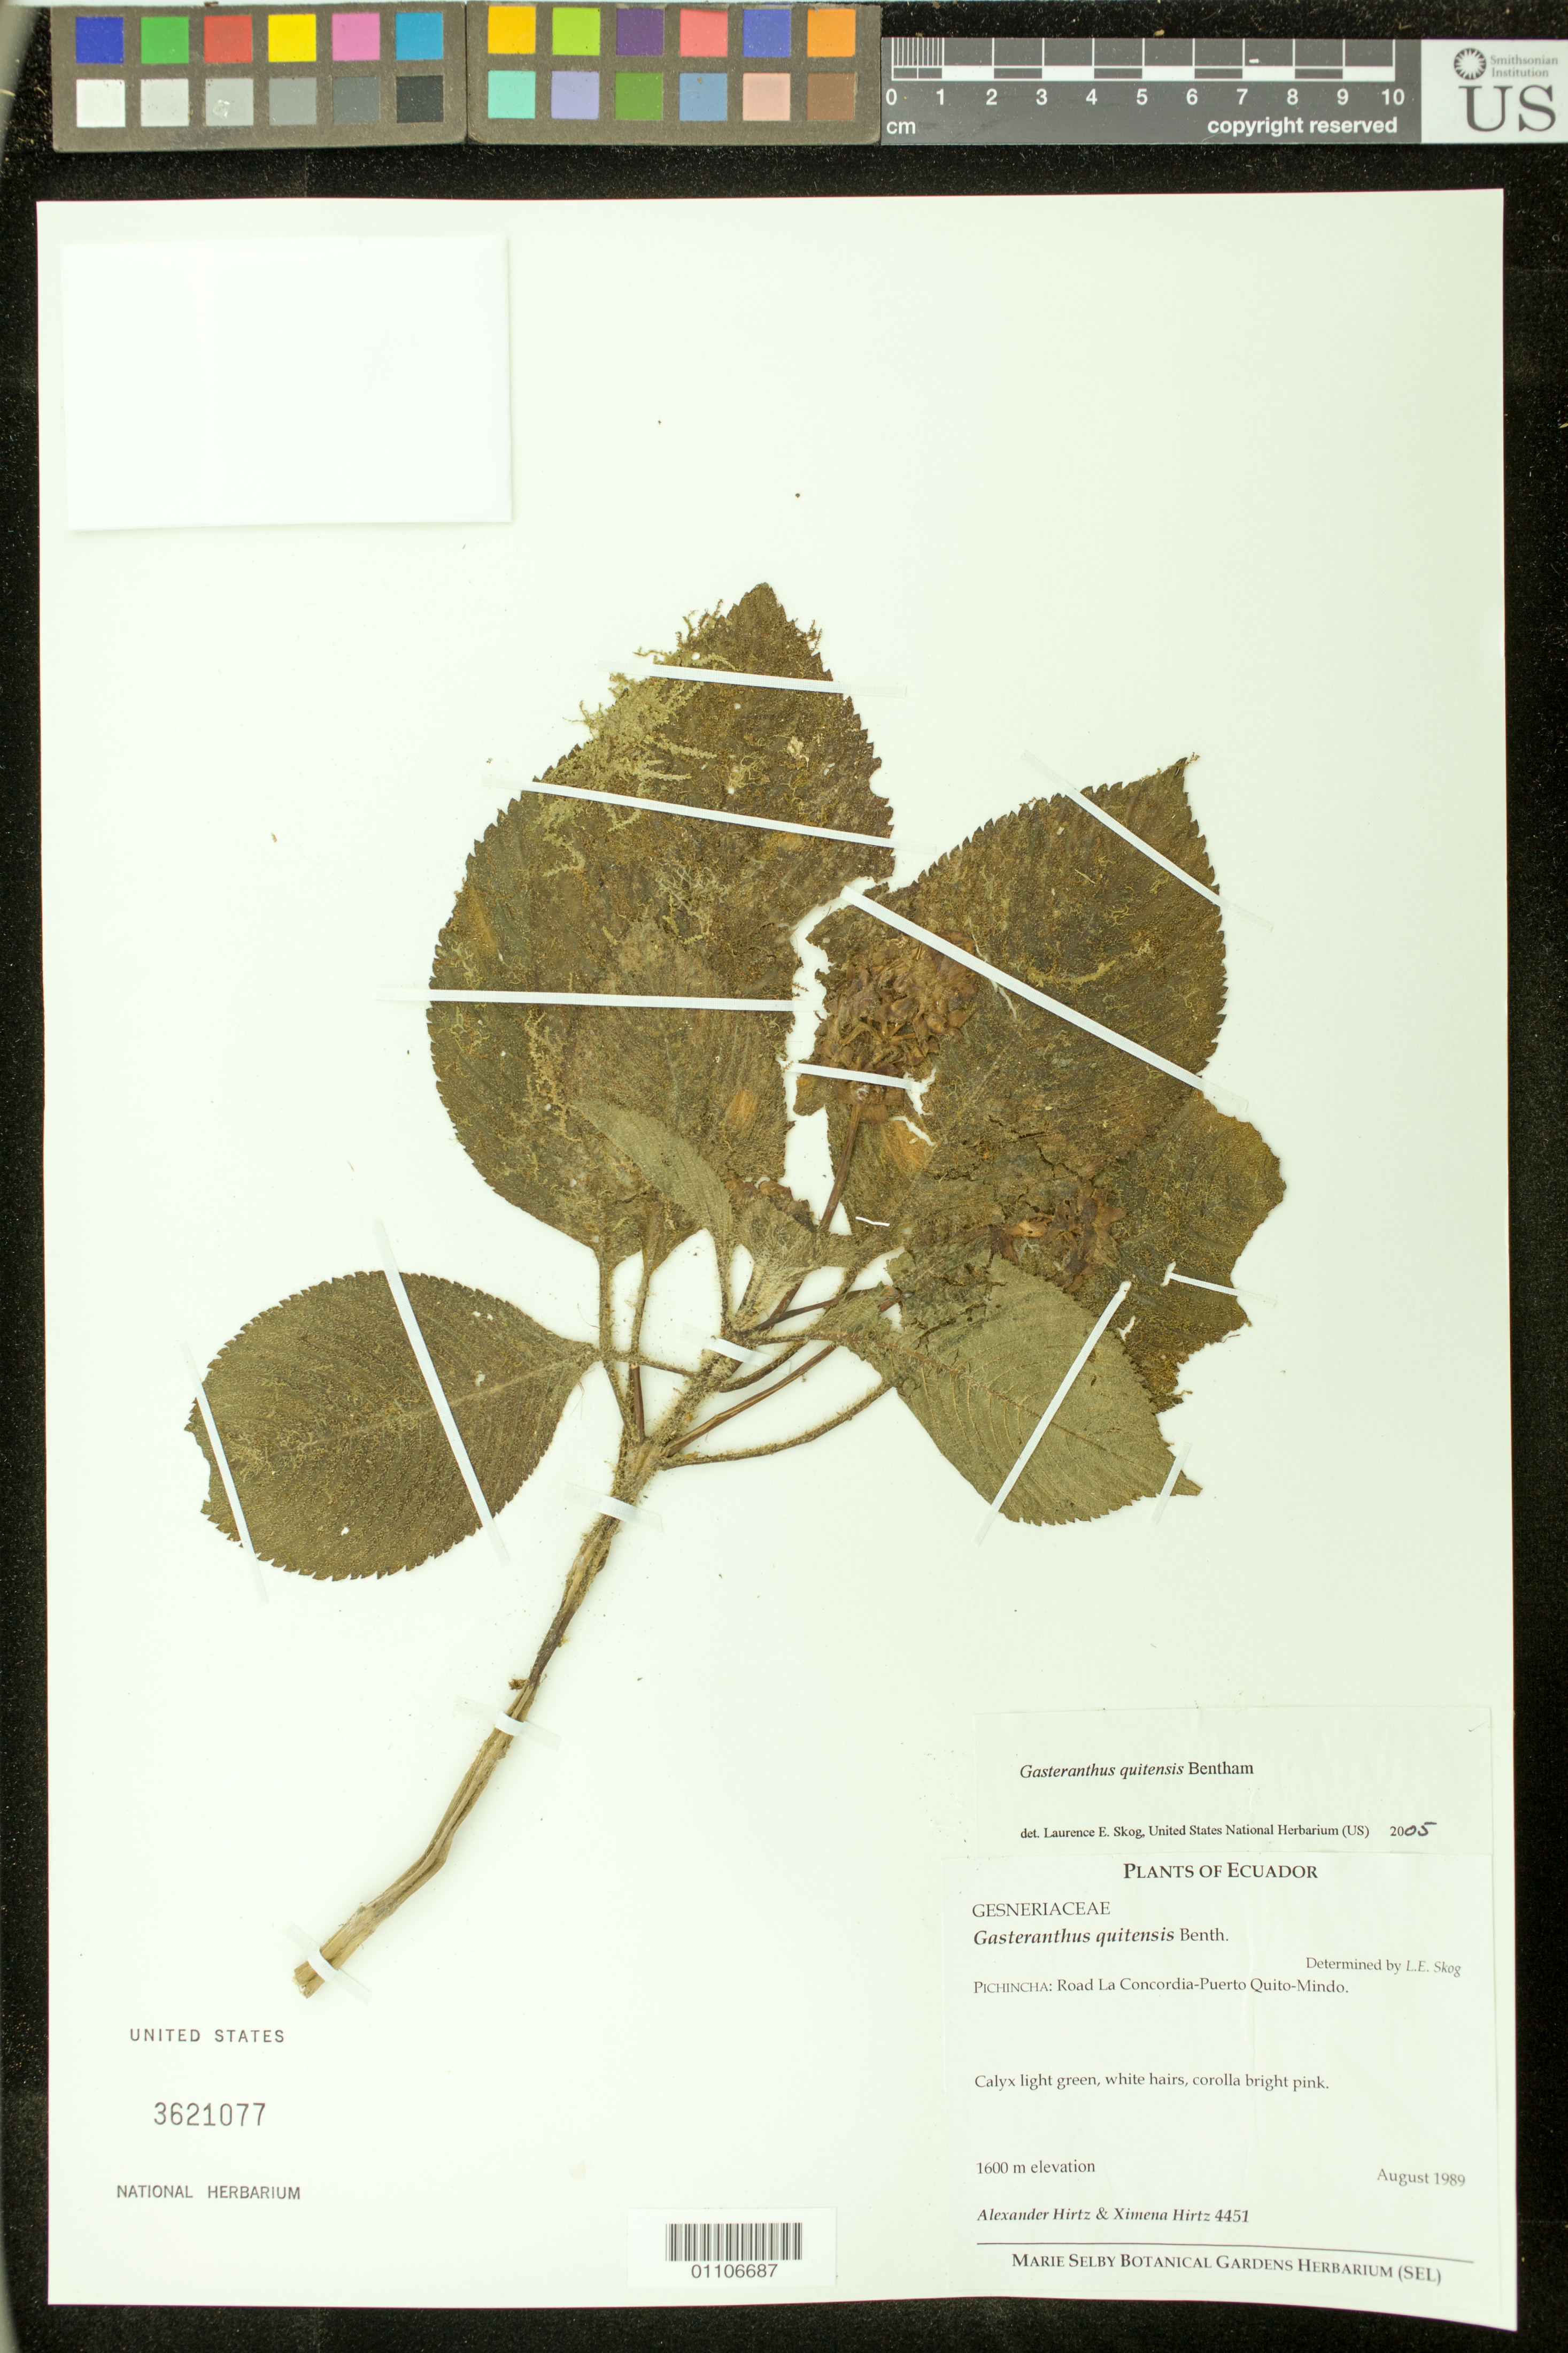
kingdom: Plantae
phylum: Tracheophyta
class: Magnoliopsida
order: Lamiales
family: Gesneriaceae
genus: Gasteranthus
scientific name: Gasteranthus quitensis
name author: Benth.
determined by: Skog, Laurence E.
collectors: A. Hirtz & X. Hirtz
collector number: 4451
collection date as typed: Aug 1989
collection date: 1989-08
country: Ecuador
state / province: Pichincha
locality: Road La Concordia-Puerto Quito-Mindo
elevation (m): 1600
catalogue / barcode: US 3621077